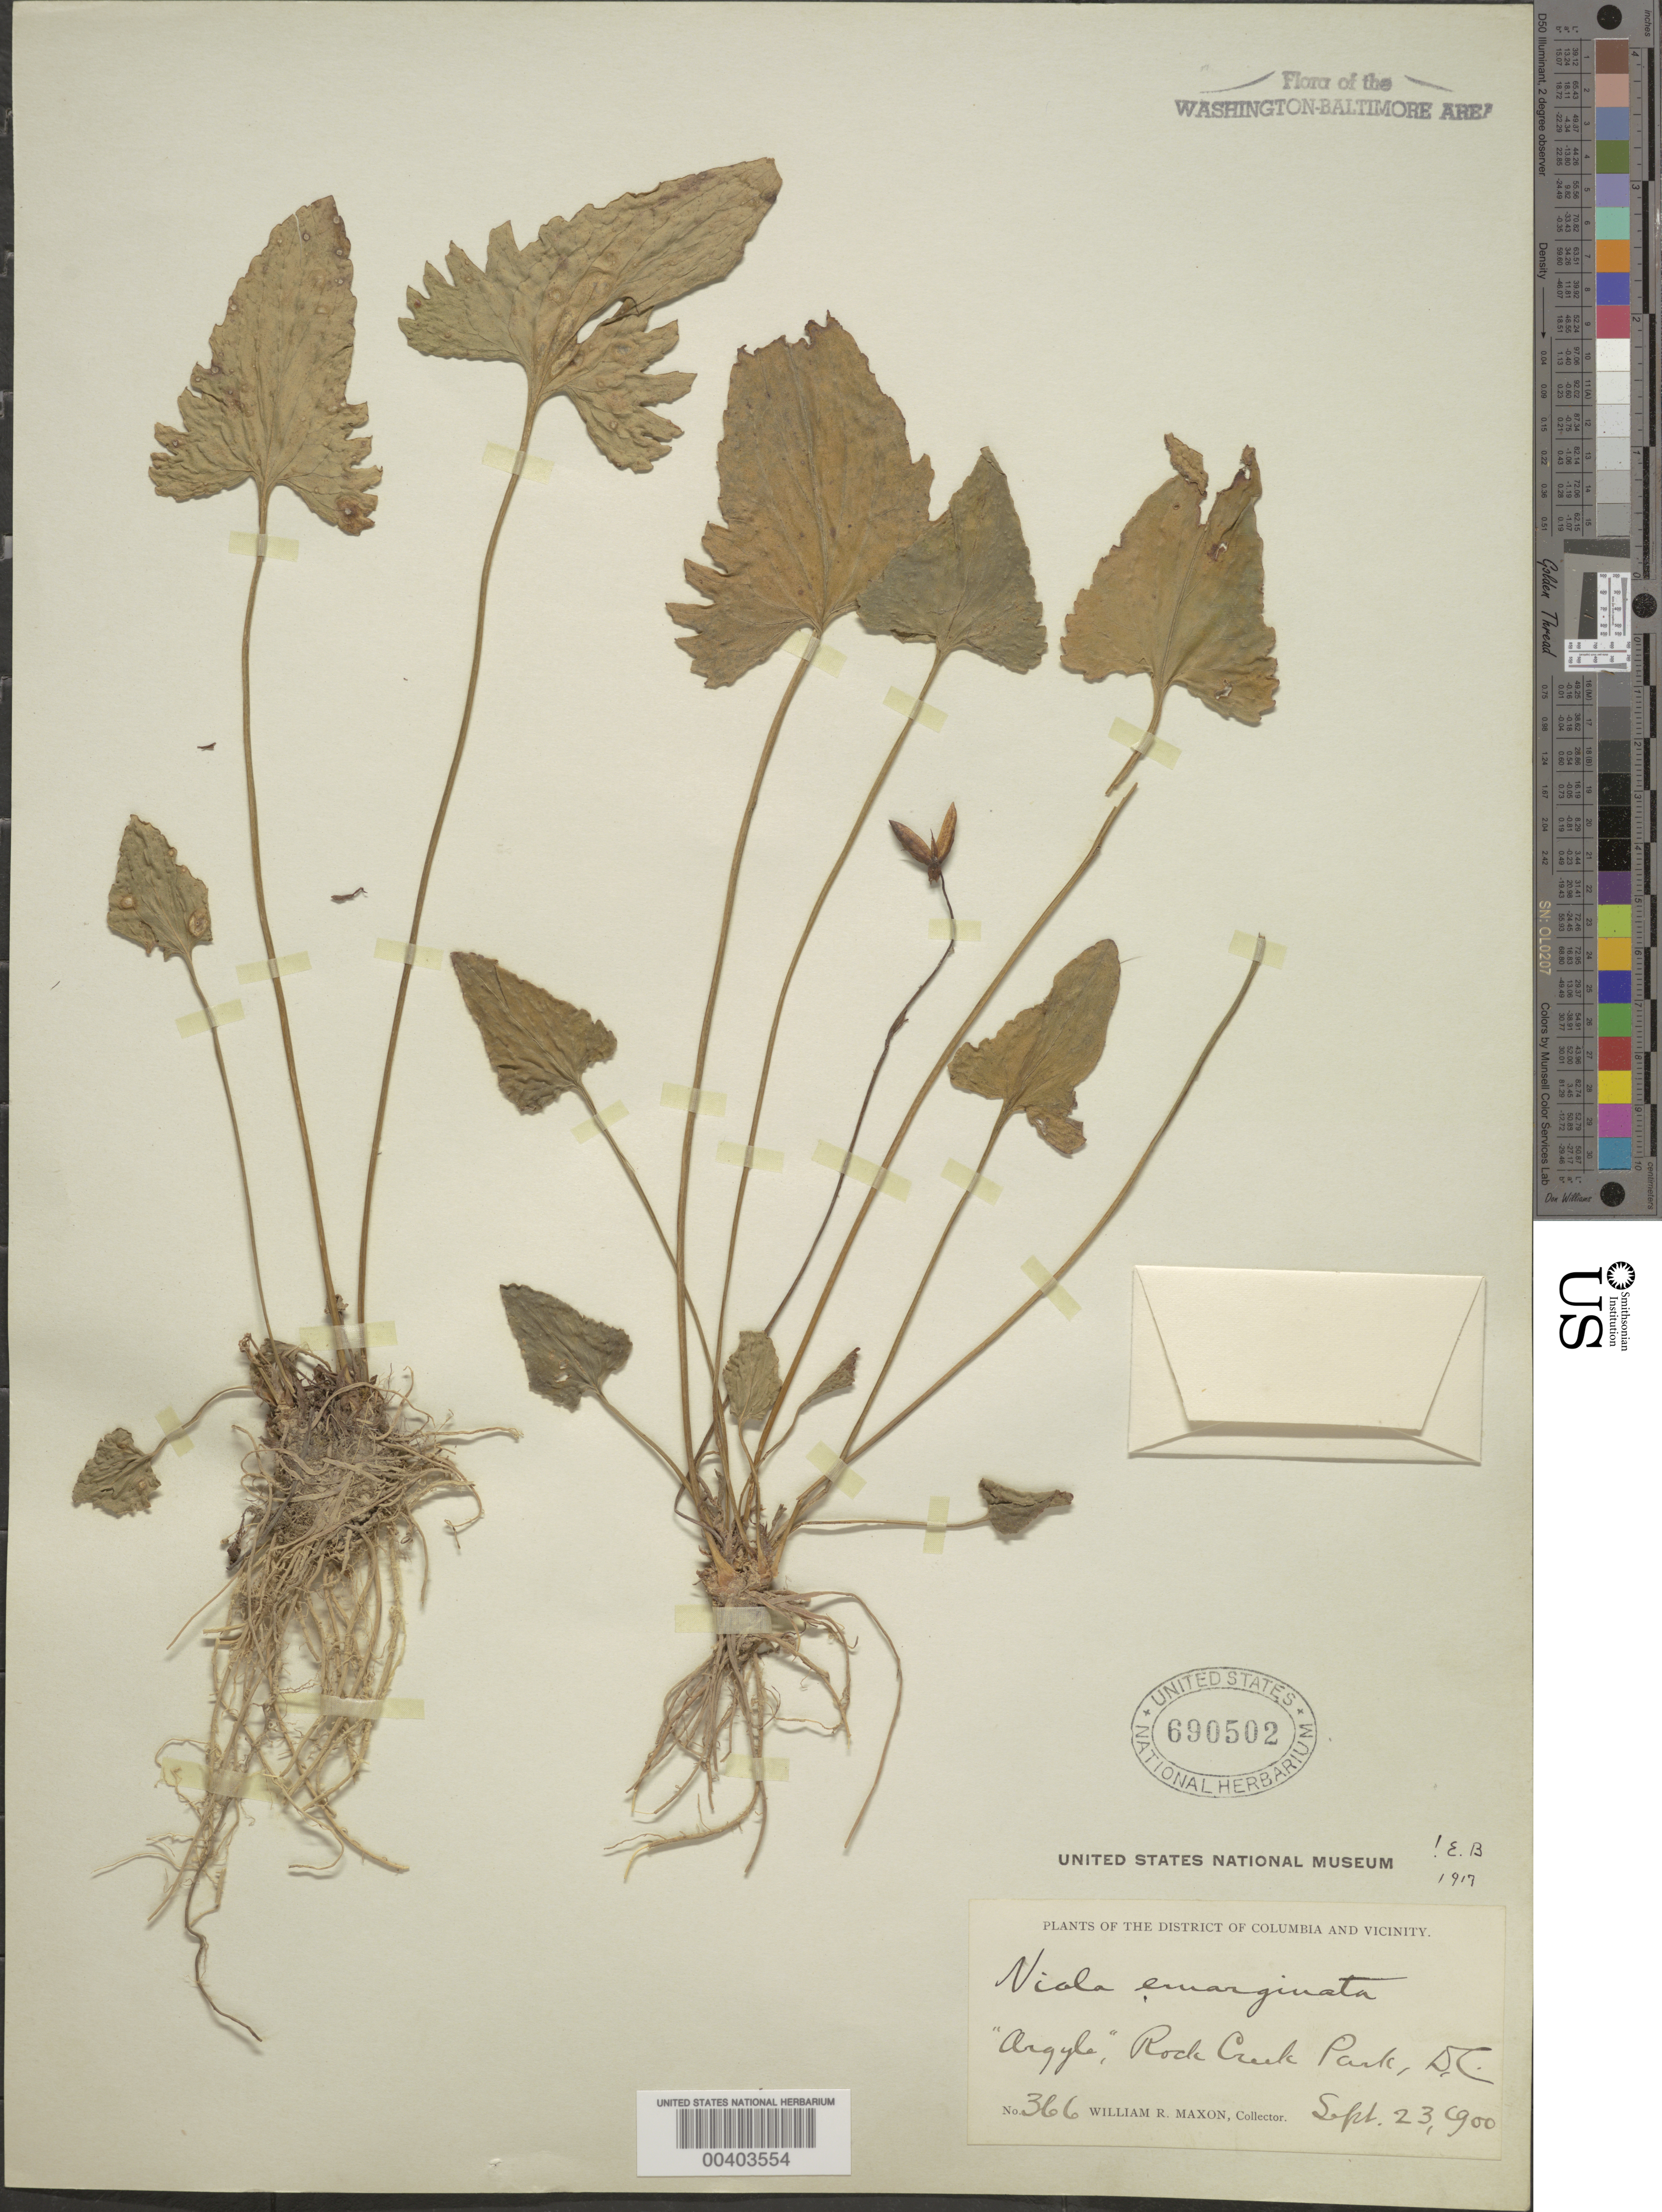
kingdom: Plantae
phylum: Tracheophyta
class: Magnoliopsida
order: Malpighiales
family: Violaceae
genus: Viola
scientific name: Viola sagittata var. sagittata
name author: Aiton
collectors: W. R. Maxon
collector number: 366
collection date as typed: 23 Sep 1900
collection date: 1900-09-23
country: United States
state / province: District of Columbia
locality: "Argyle," Rock Creek Park and vicinity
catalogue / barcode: US 690502